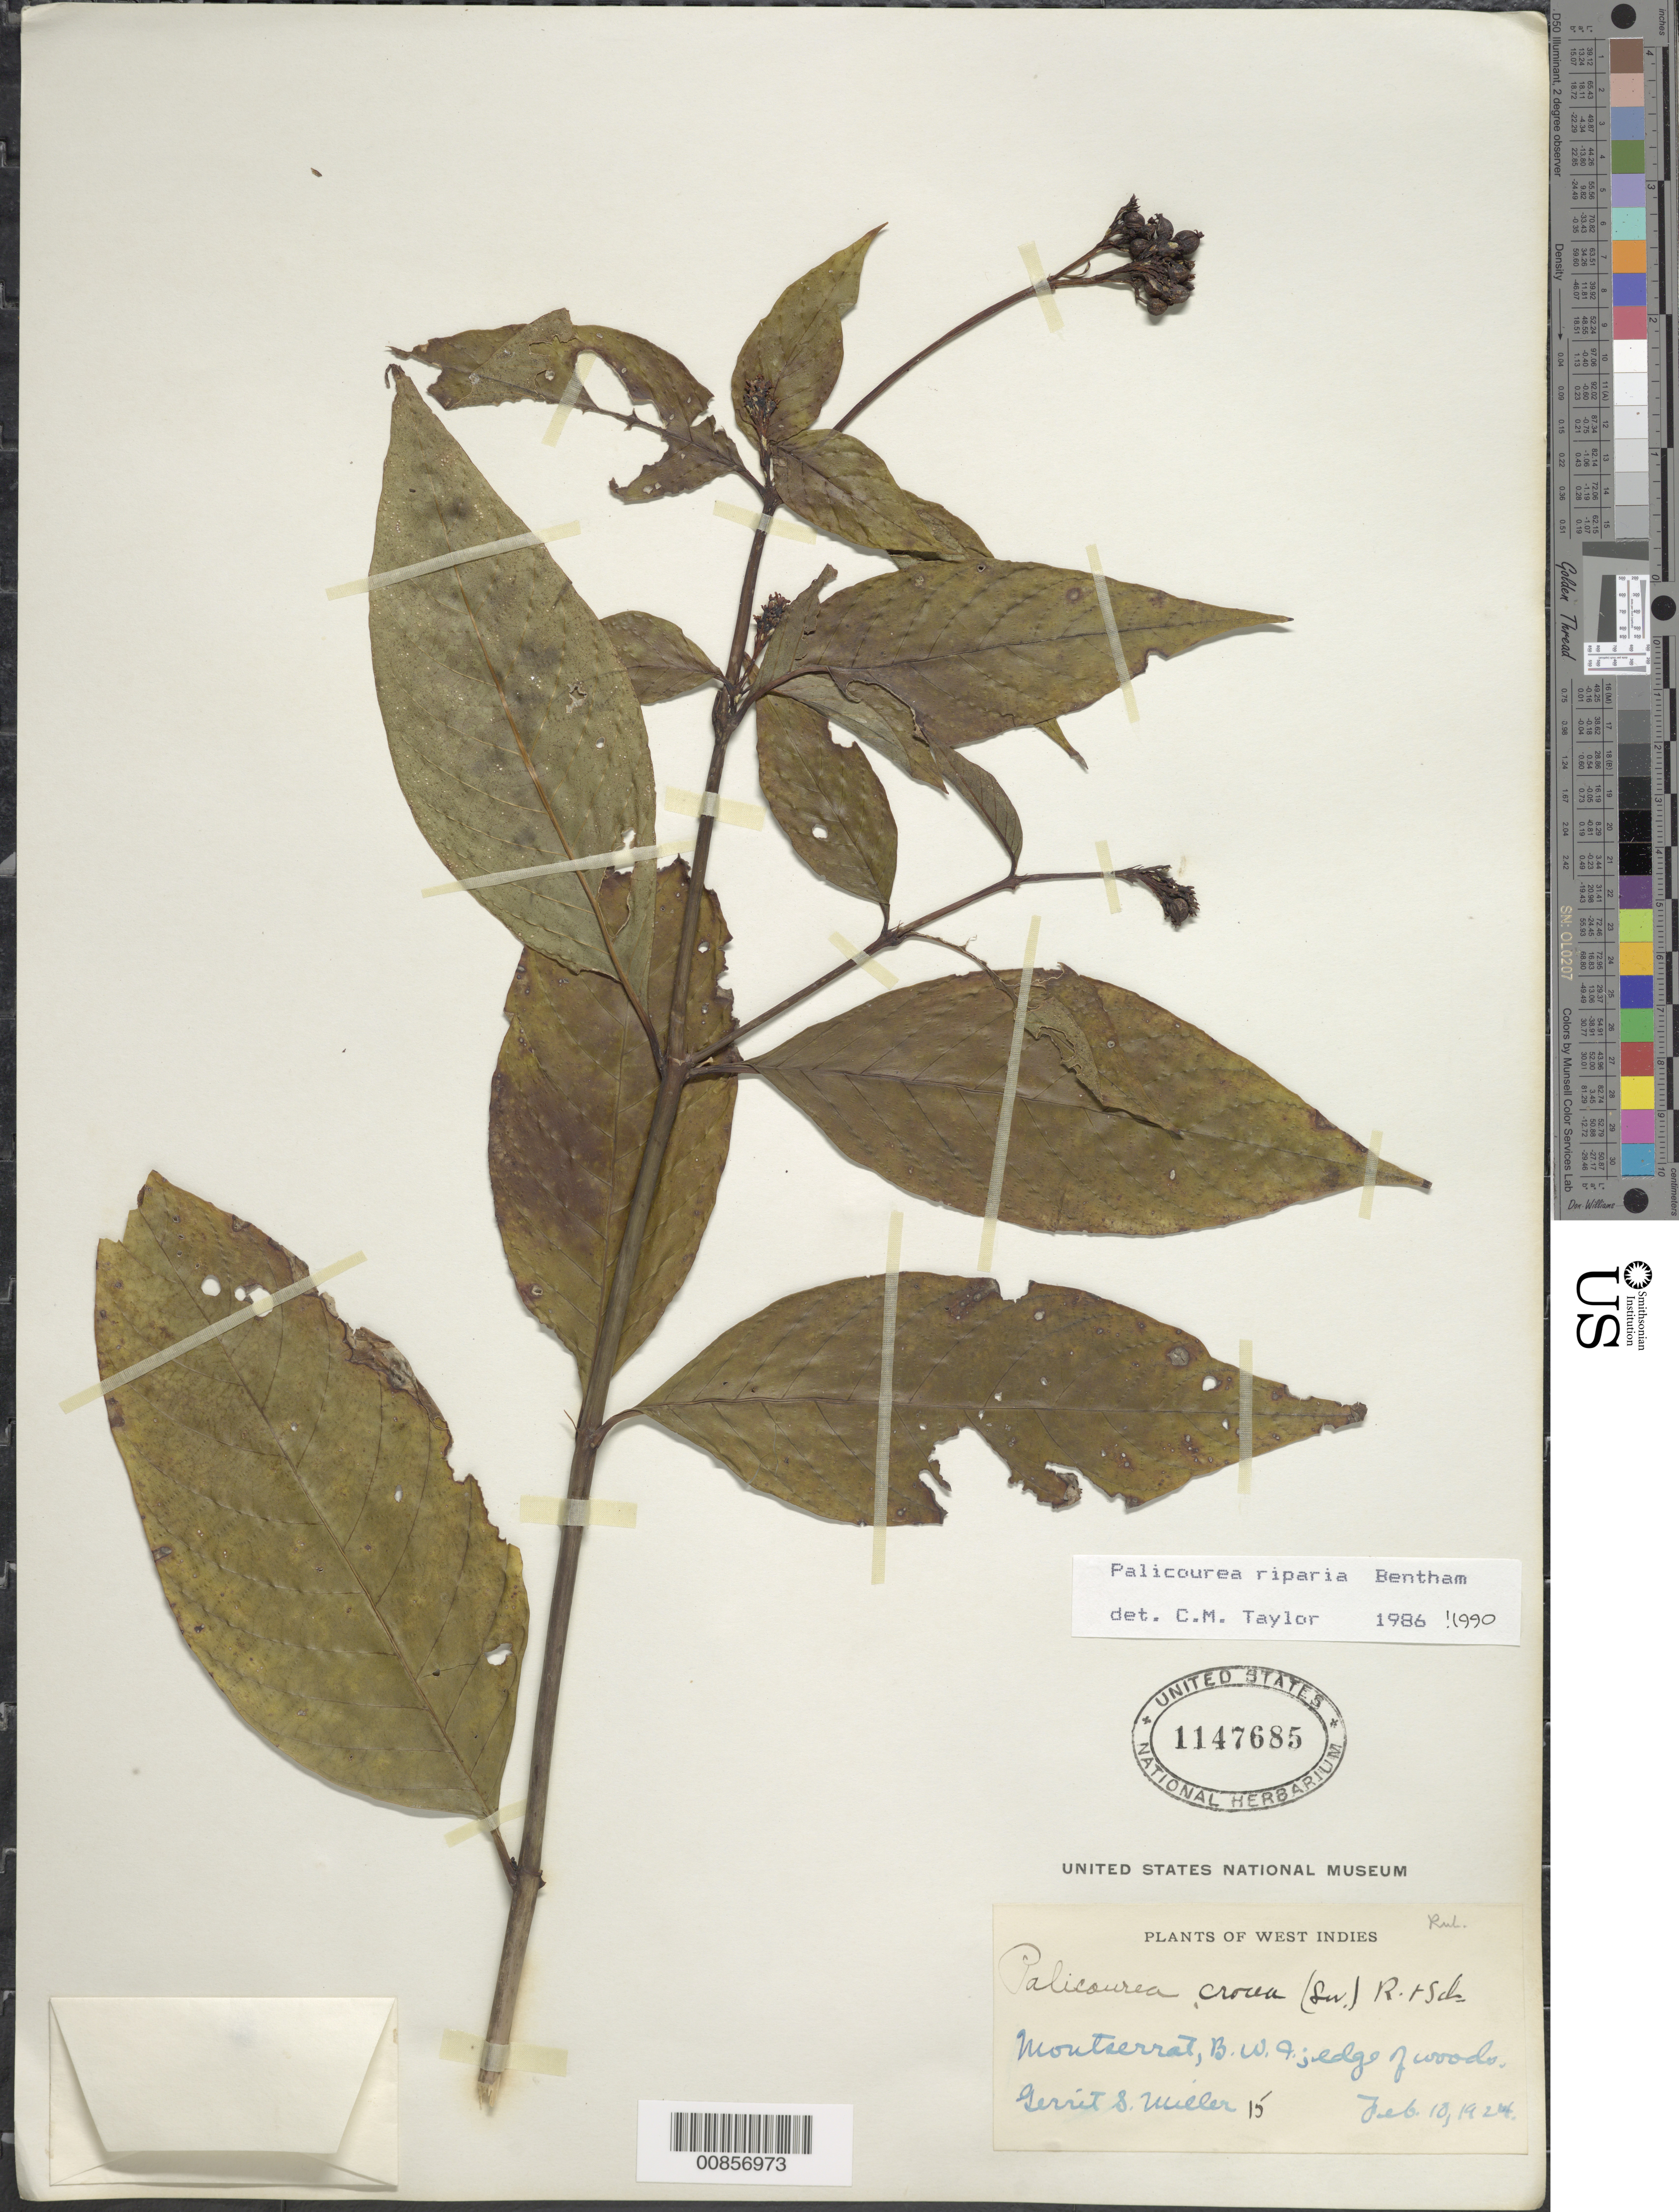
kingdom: Plantae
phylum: Tracheophyta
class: Magnoliopsida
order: Gentianales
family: Rubiaceae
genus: Palicourea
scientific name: Palicourea croceoides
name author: Desv. ex Ham.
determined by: Taylor, Charlotte M.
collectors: G. S. Miller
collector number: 15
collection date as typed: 10 Feb 1924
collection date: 1924-02-10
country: Montserrat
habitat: Edge of woods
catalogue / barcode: US 1147685